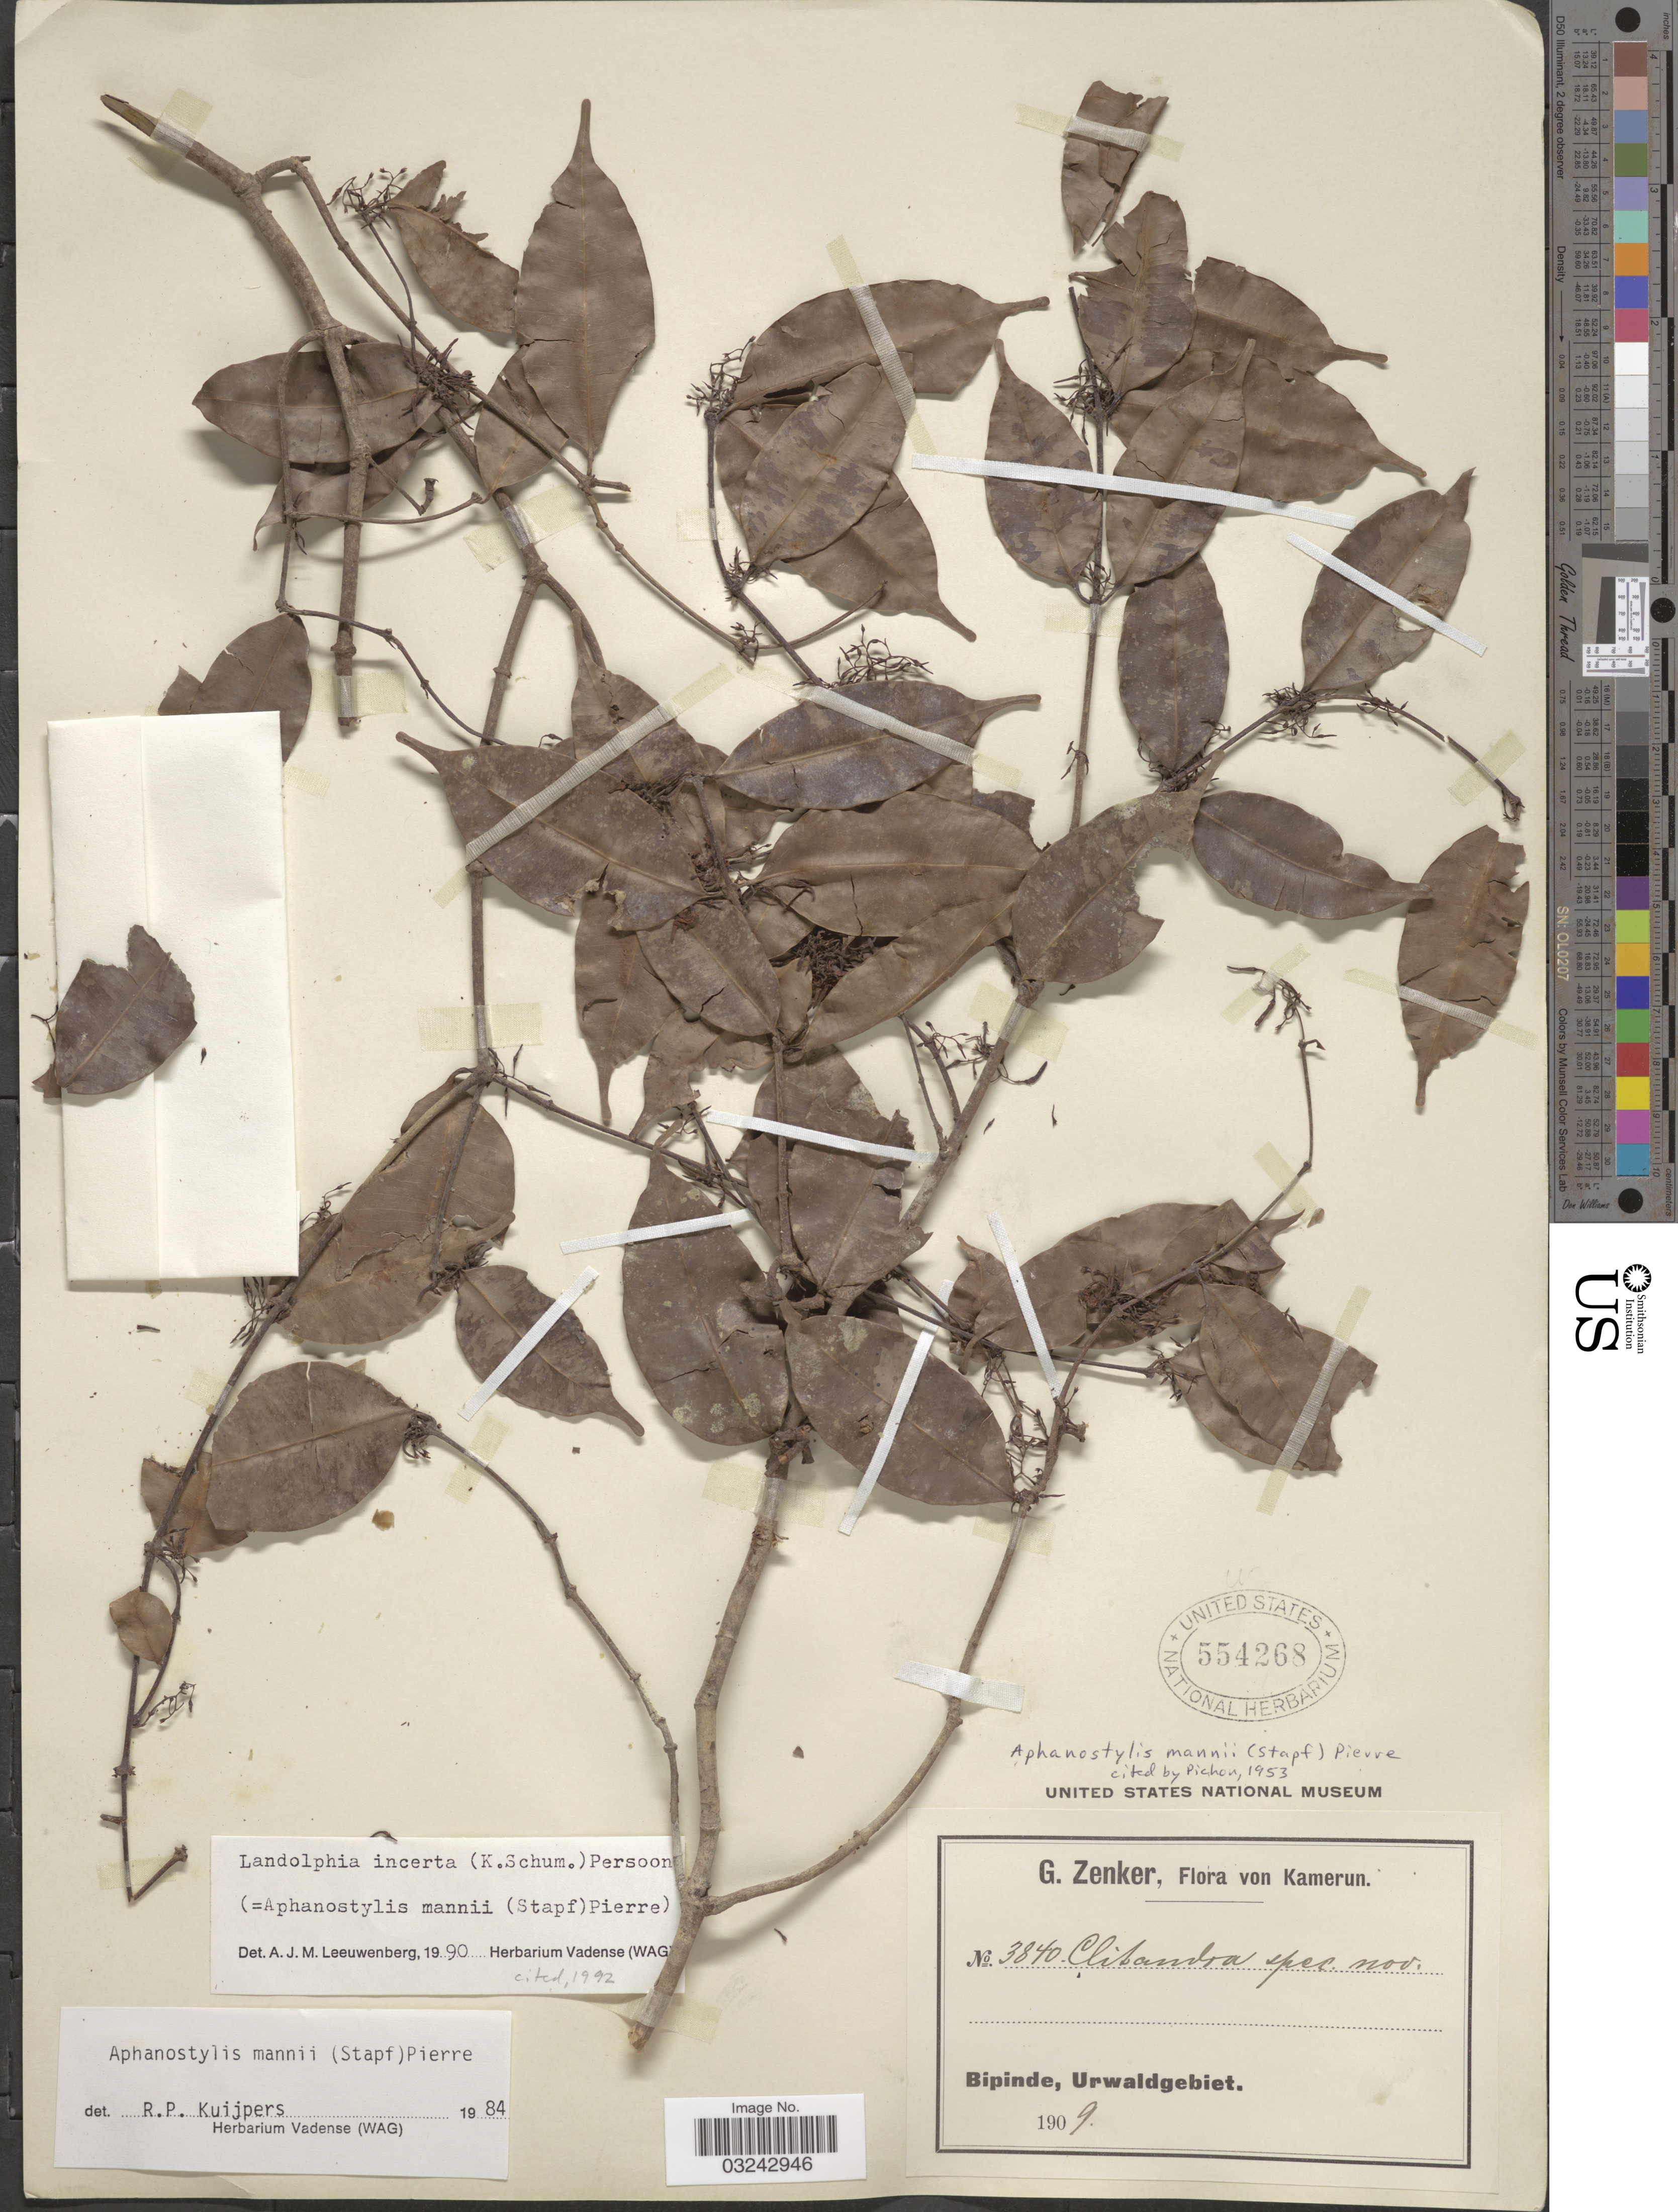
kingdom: Plantae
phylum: Tracheophyta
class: Magnoliopsida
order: Gentianales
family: Apocynaceae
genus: Landolphia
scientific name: Landolphia incerta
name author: (K. Schum.) J.G.M. Pers.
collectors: G. A. Zenker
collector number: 3840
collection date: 1909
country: Cameroon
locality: Bipinde, Urwaldgebiet.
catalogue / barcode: US 554268